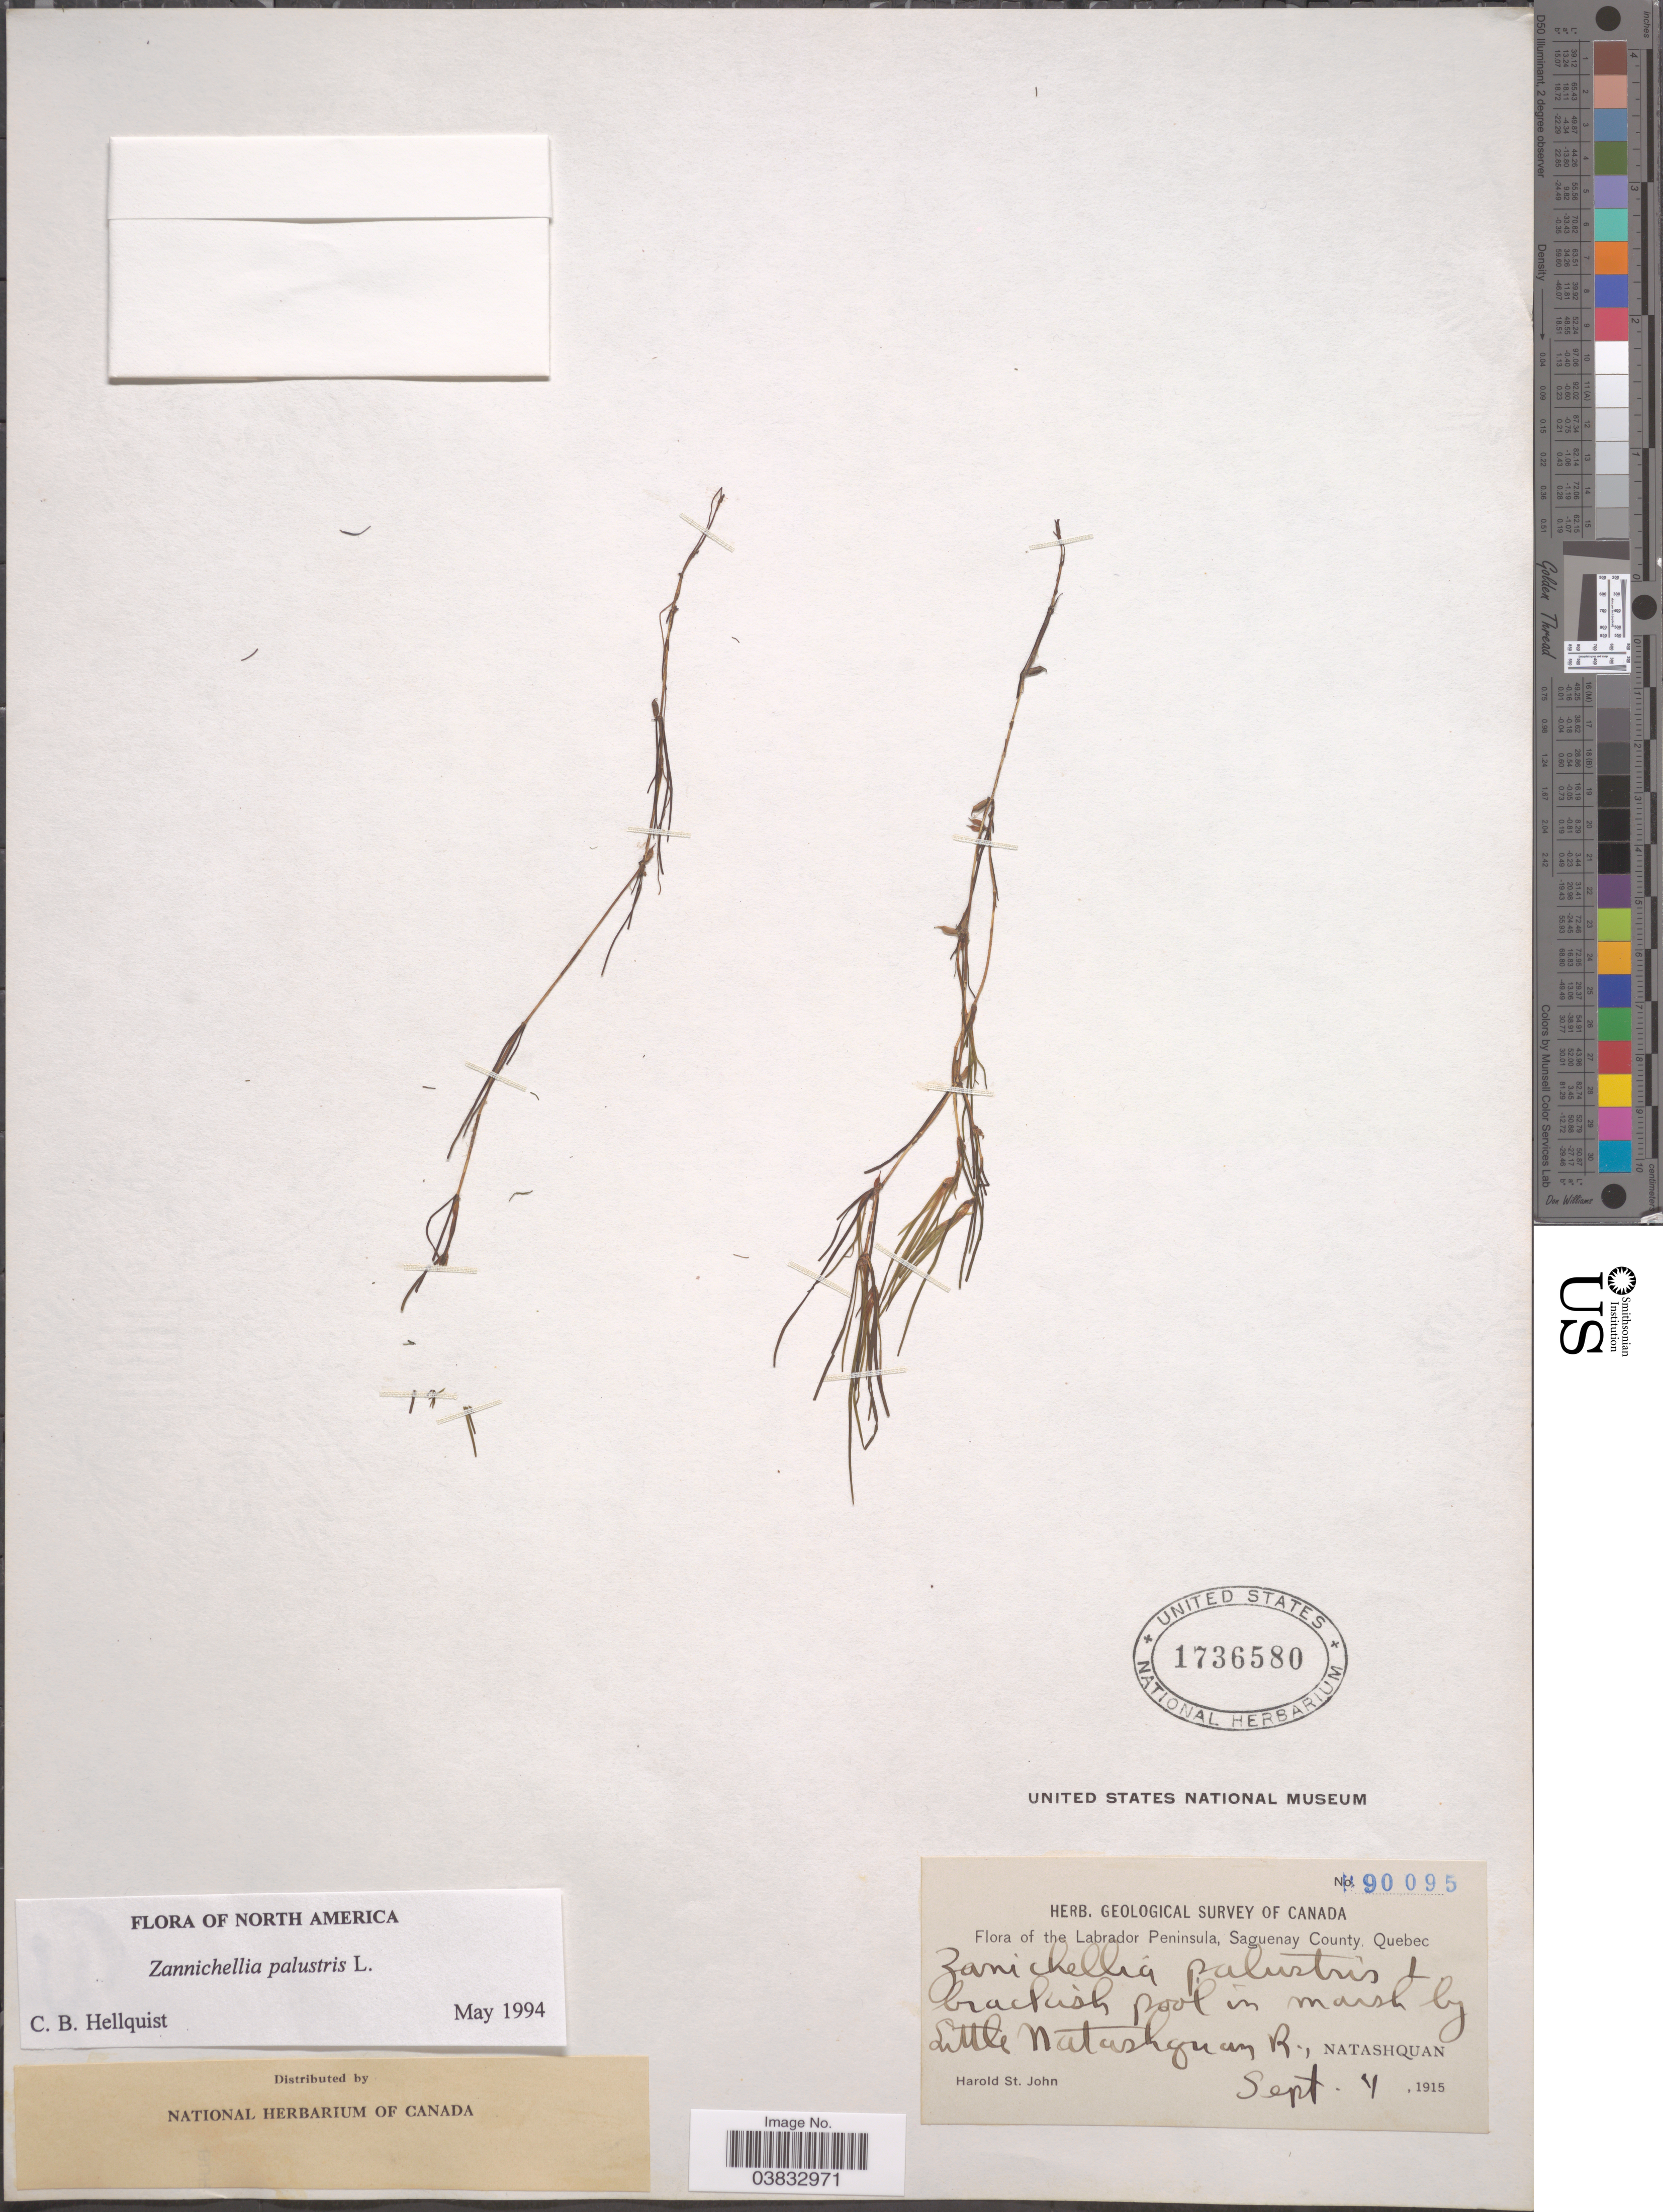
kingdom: Plantae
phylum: Tracheophyta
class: Liliopsida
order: Alismatales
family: Potamogetonaceae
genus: Zannichellia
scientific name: Zannichellia palustris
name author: L.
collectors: H. St. John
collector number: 90095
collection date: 1915-09-04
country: Canada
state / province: Quebec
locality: Labrador Peninsula, Saguenay County. Brakish pool in marsh by Little Natashquan R., Natashquan.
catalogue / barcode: US 1736580